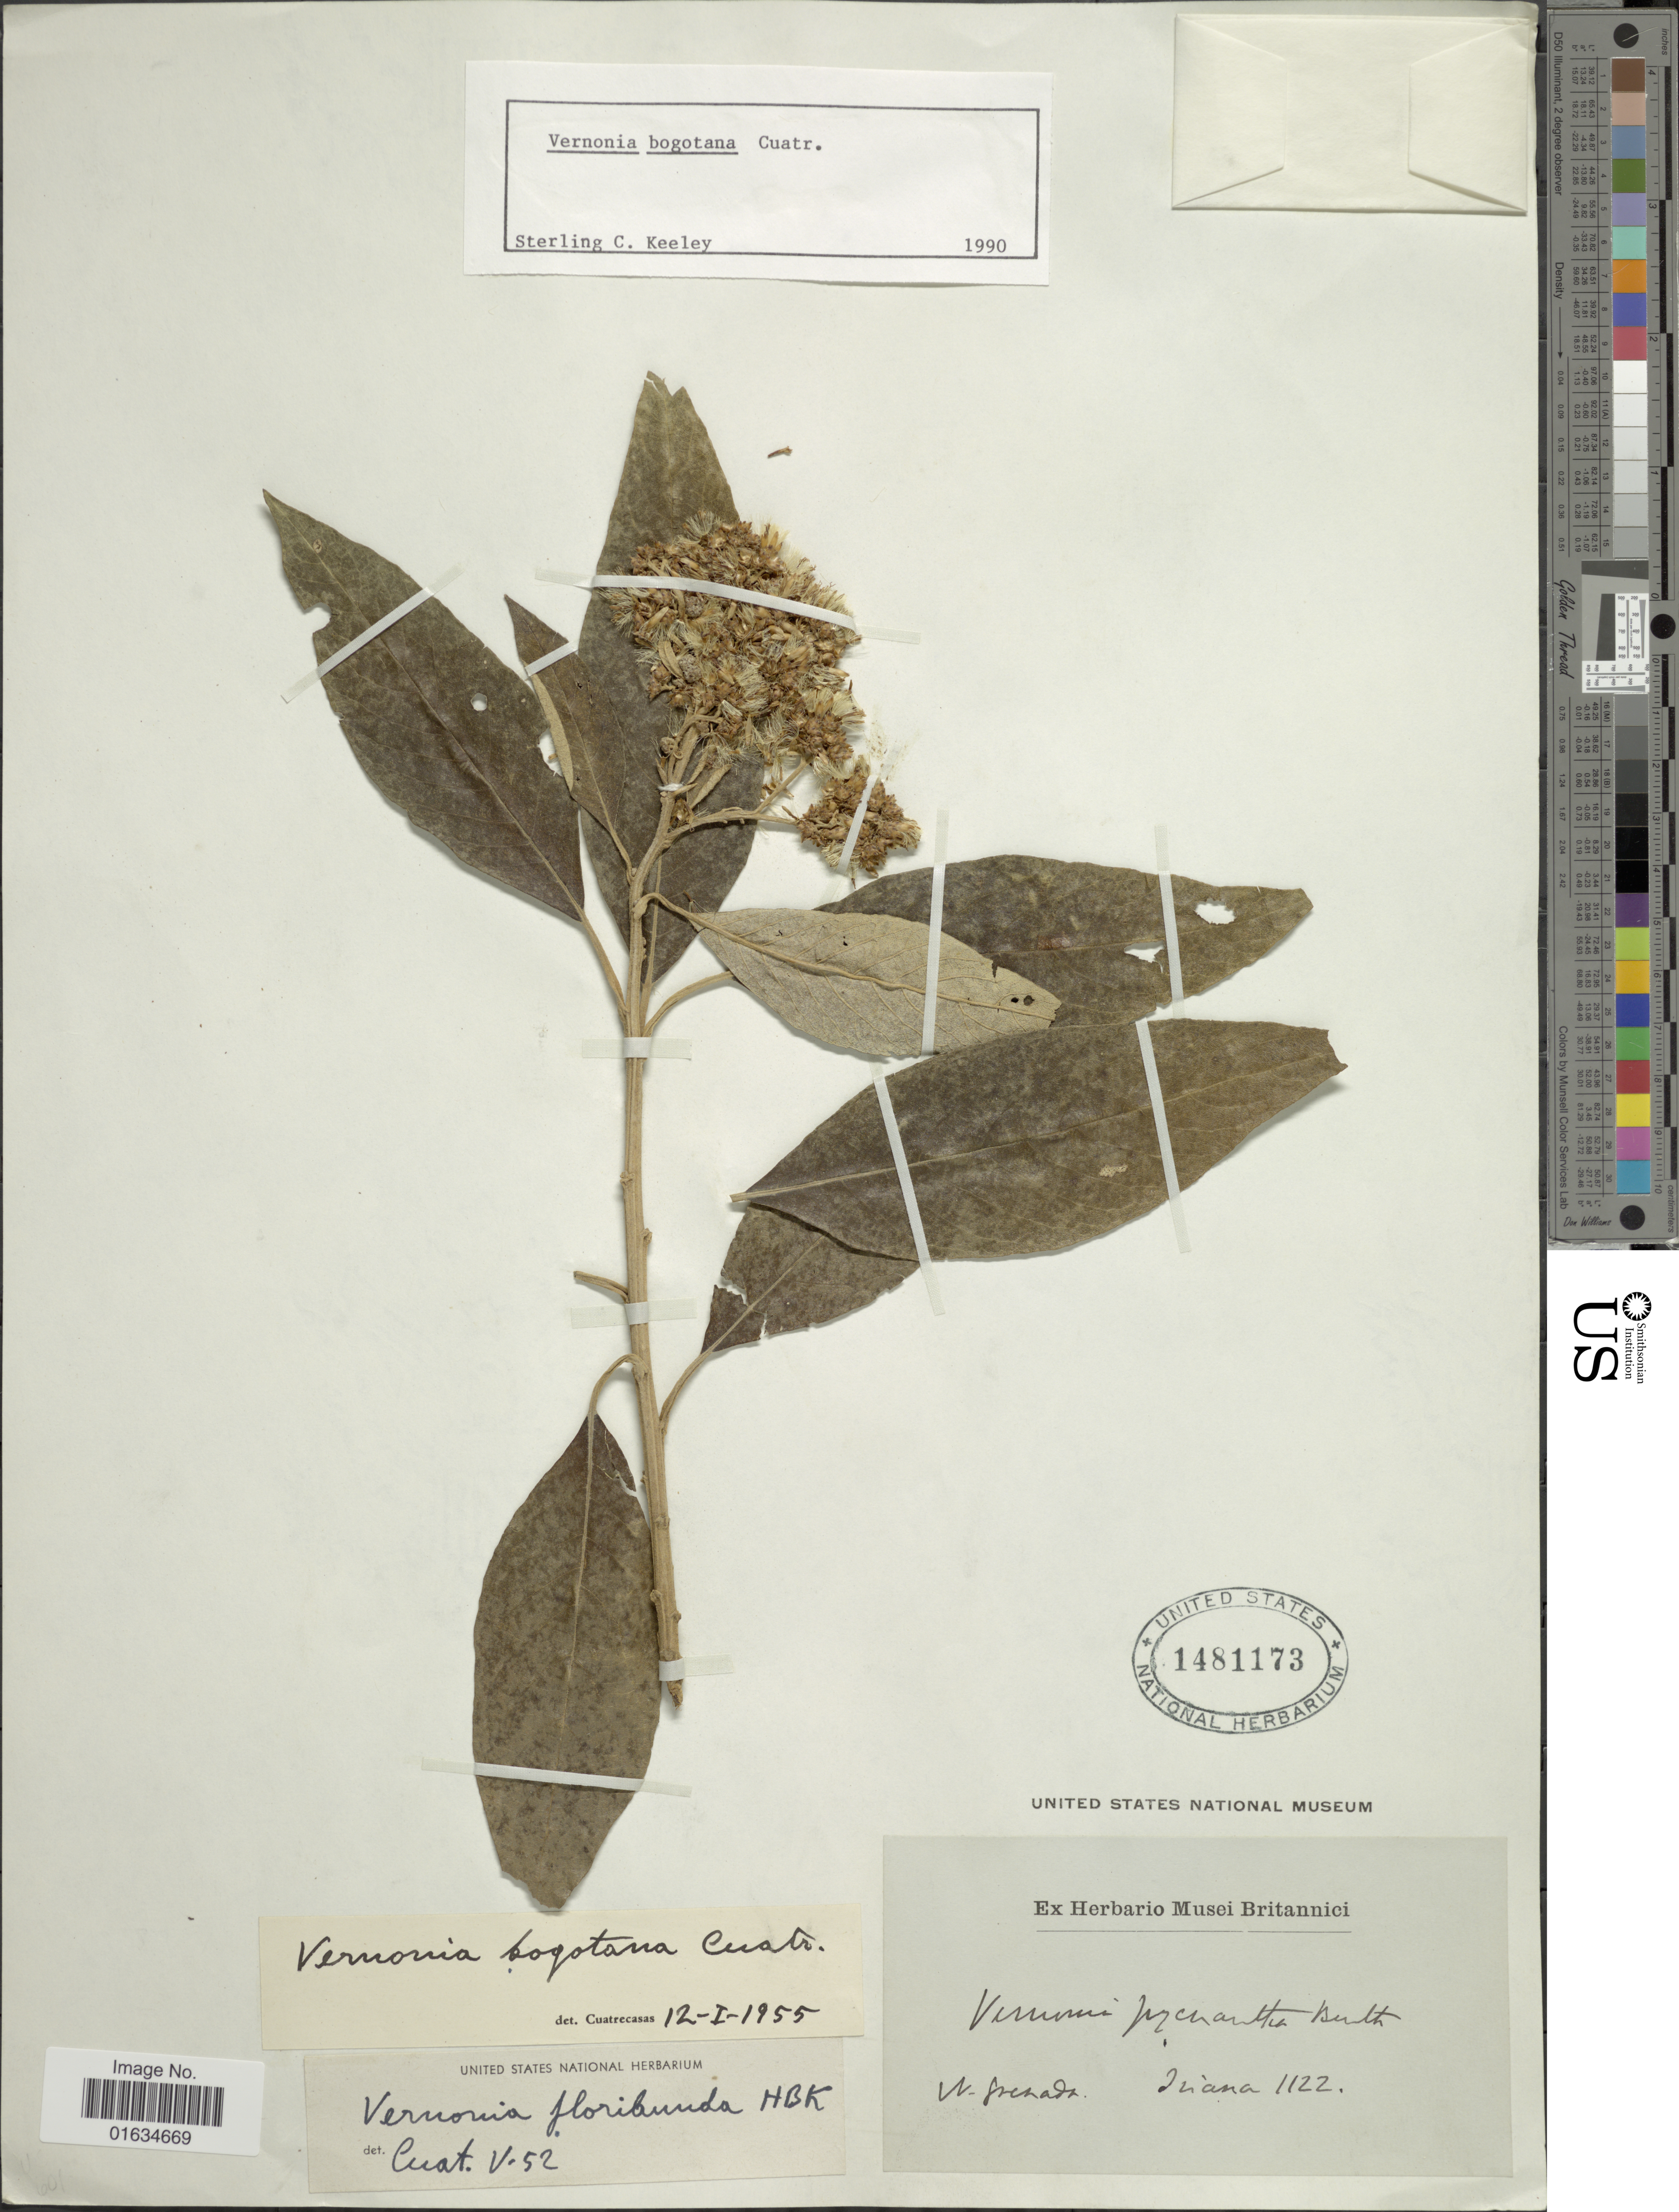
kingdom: Plantae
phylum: Tracheophyta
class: Magnoliopsida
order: Asterales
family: Asteraceae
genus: Critoniopsis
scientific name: Critoniopsis bogotana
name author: (Cuatrec.) H. Rob.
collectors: J. Triana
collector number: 1122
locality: N. Grenada.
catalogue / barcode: US 1481173